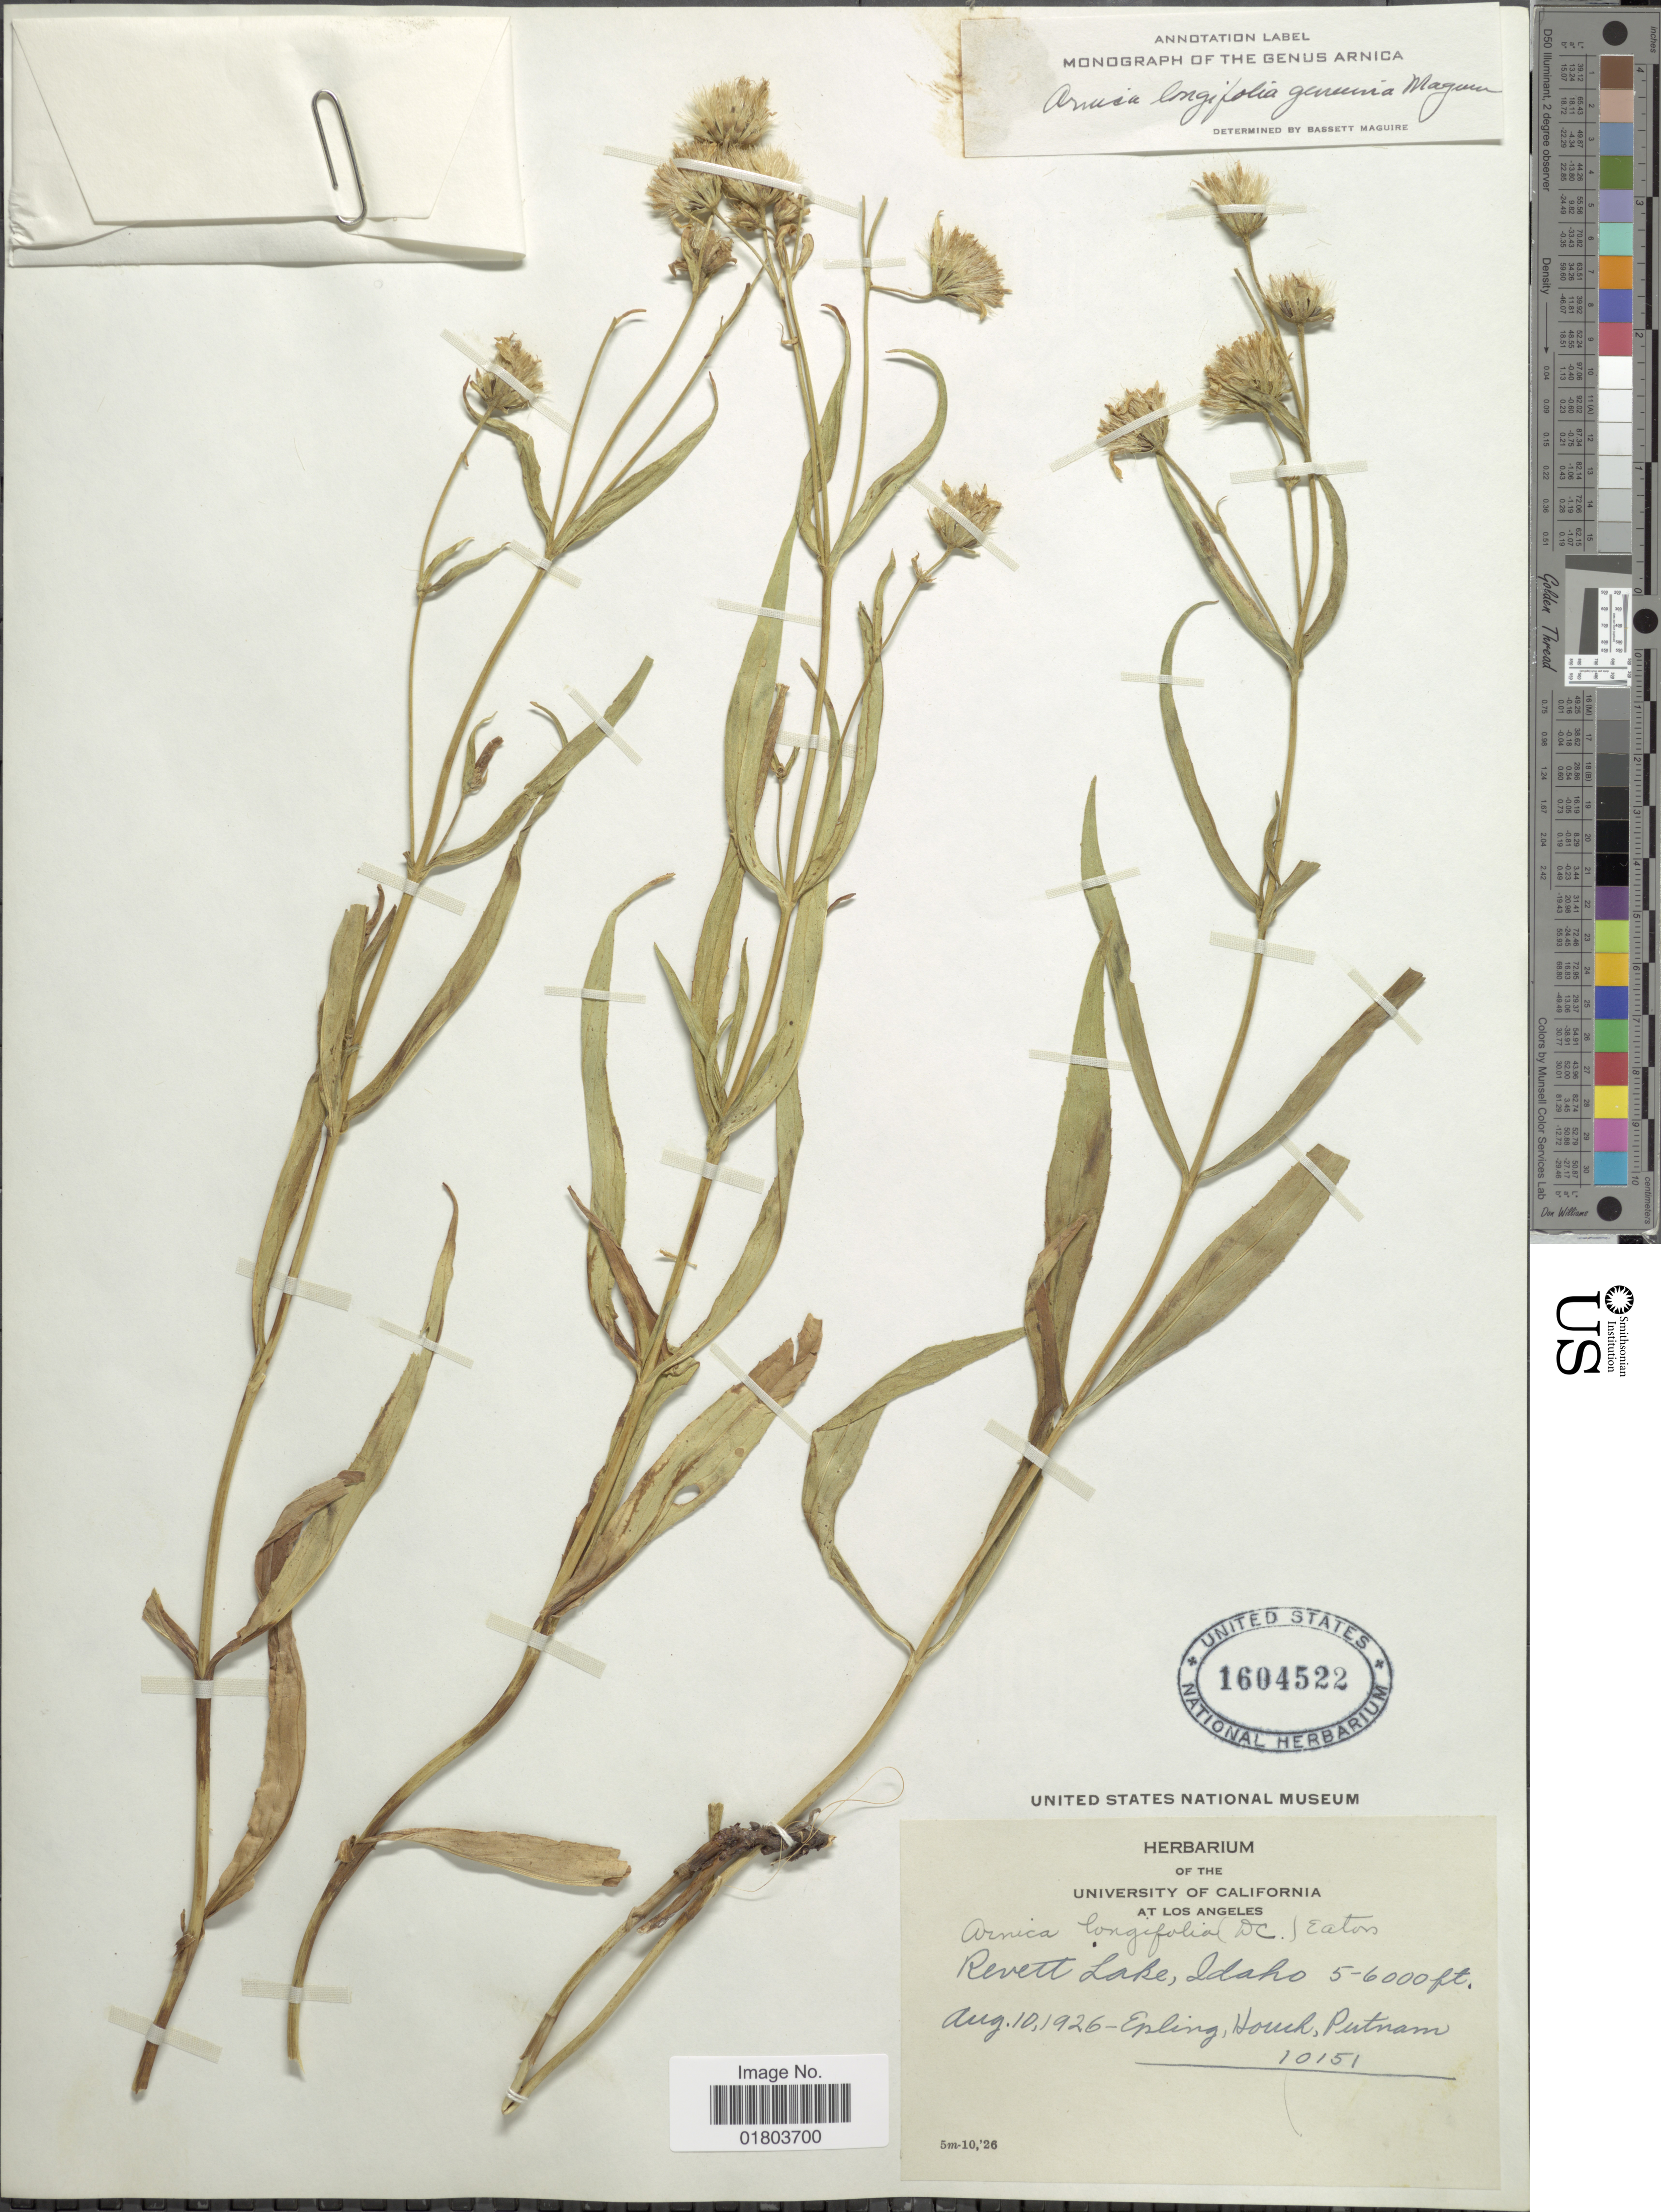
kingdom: Plantae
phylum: Tracheophyta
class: Magnoliopsida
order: Asterales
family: Asteraceae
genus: Arnica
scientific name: Arnica longifolia subsp. genuina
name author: Maguire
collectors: -- Epling, Houch & Putnam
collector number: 1051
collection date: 1926-08-10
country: United States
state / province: Idaho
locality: Revett Lake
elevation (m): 1524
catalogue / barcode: US 1604522